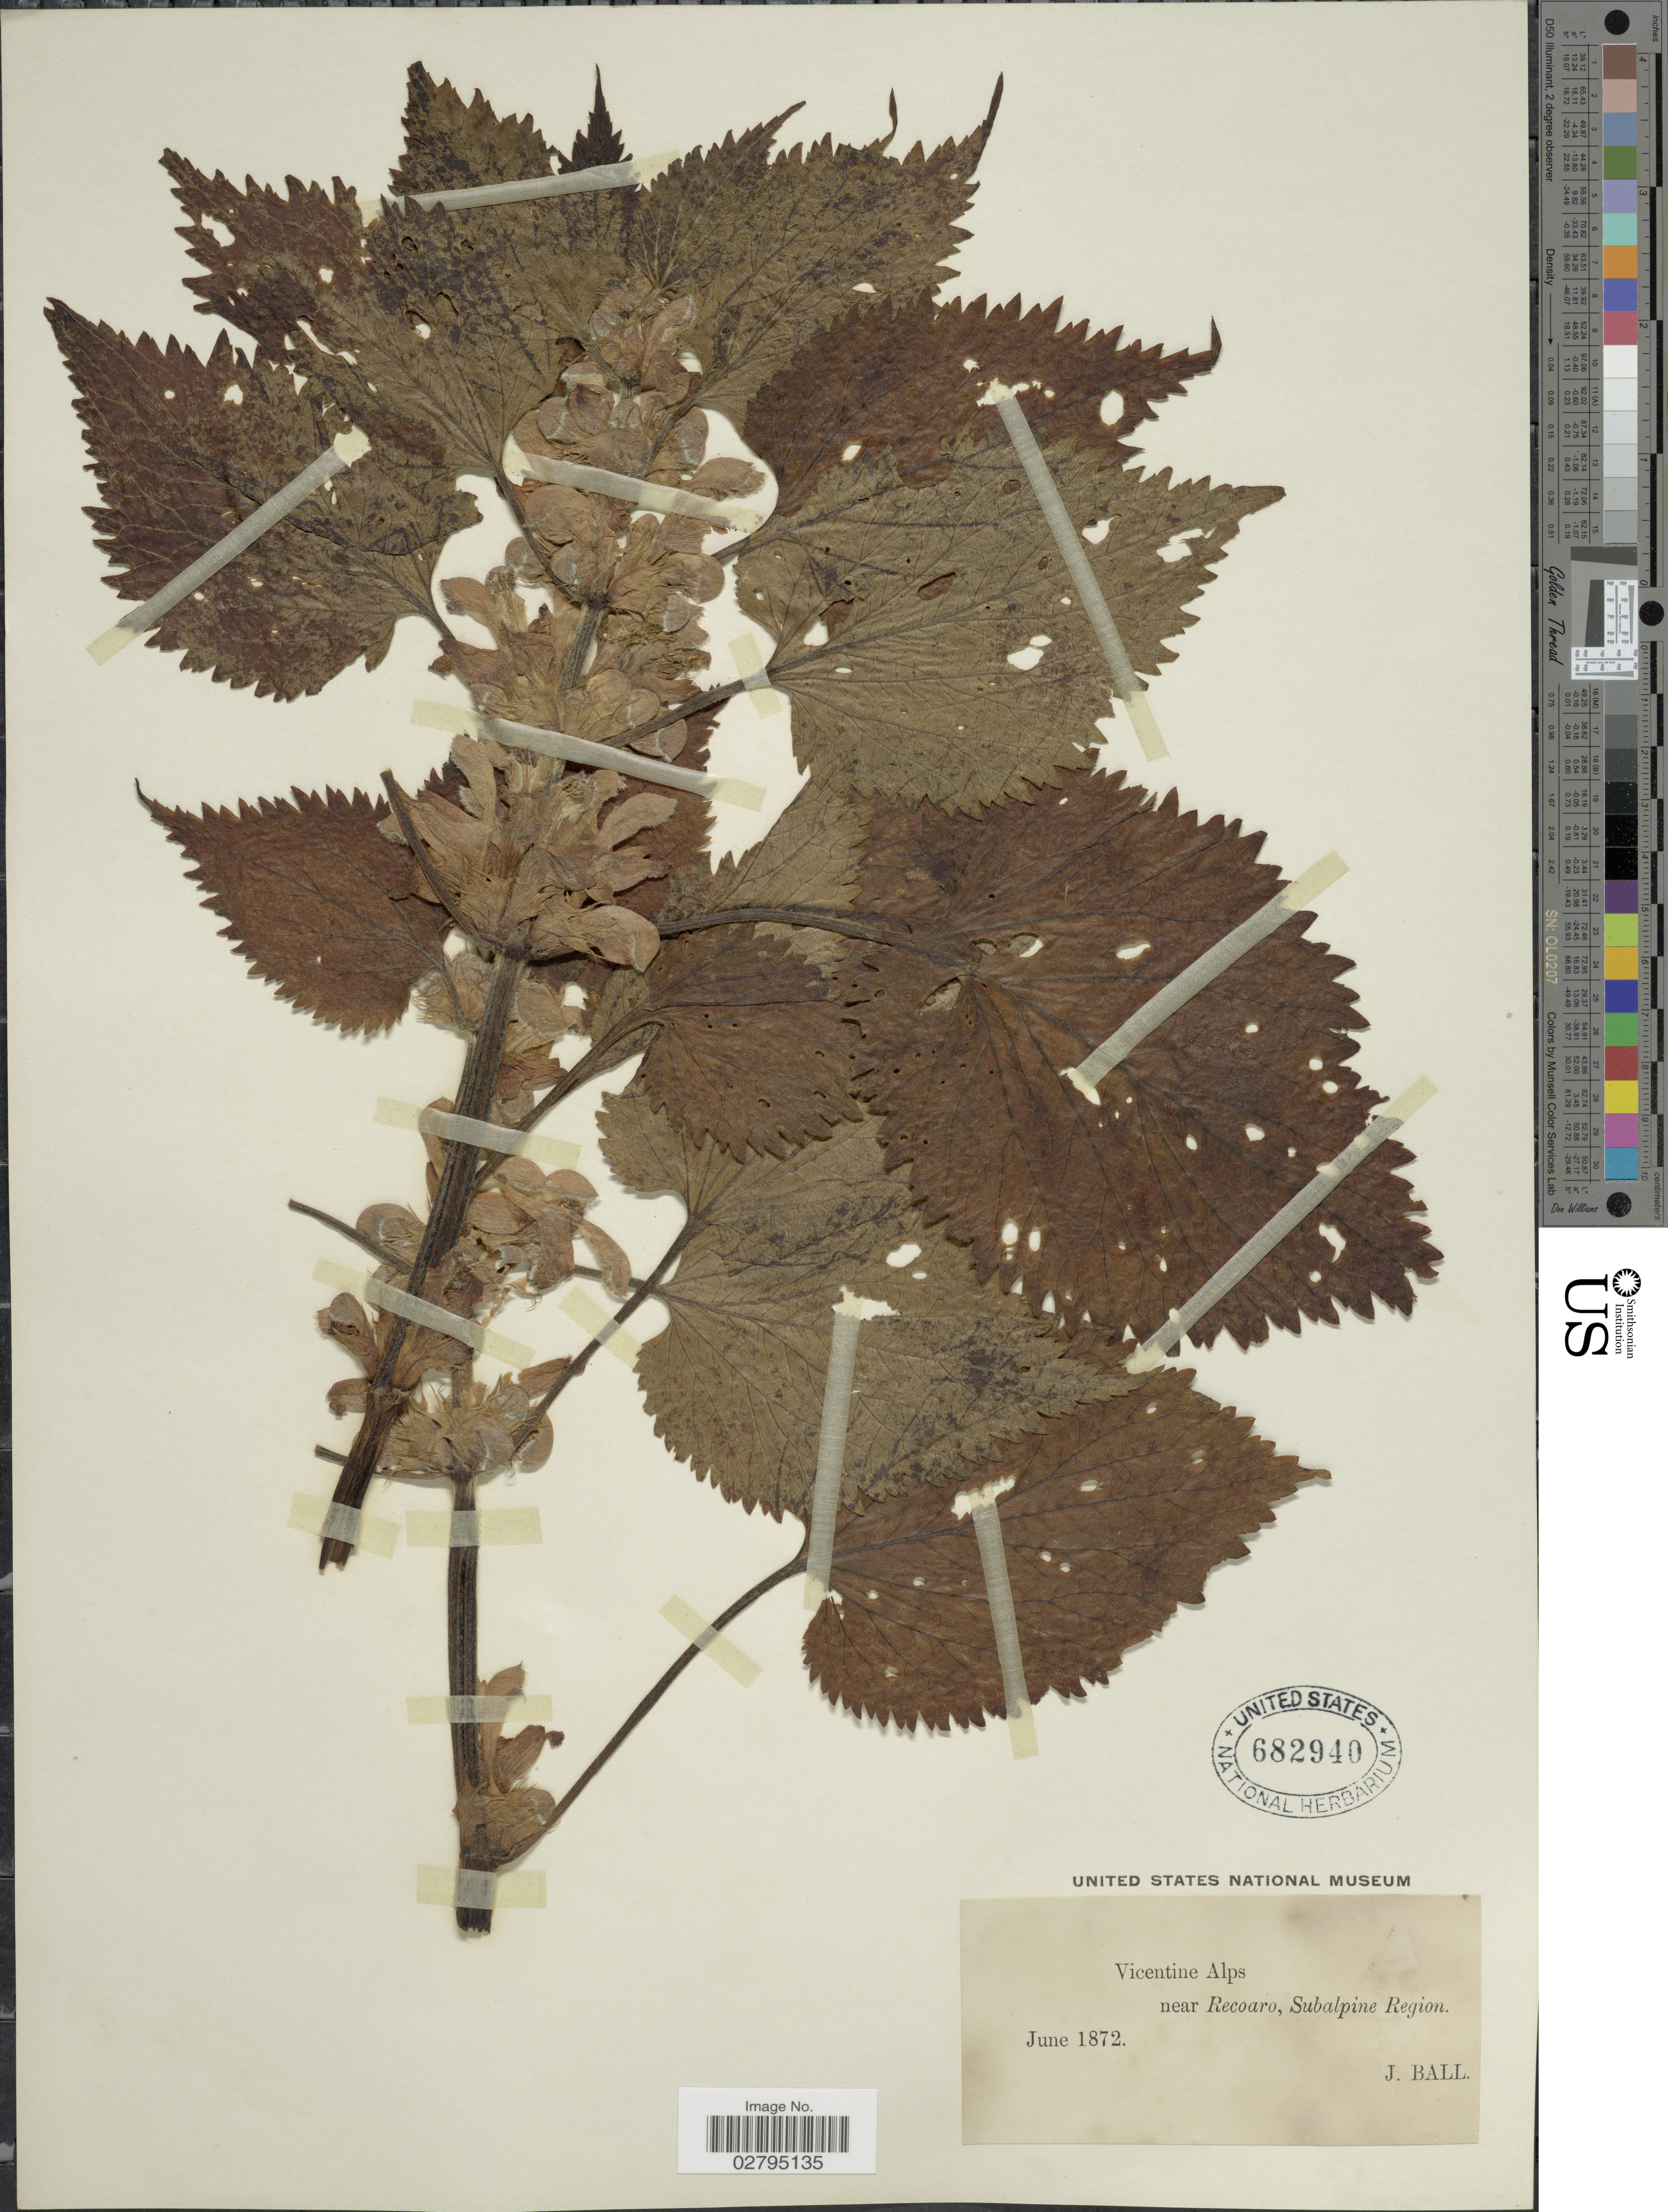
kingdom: Plantae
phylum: Tracheophyta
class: Magnoliopsida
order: Lamiales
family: Lamiaceae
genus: Lamium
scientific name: Lamium sp.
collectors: J. Ball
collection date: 1872-06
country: Italy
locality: Vicentine Alps, near Recoaro, Subalpine Region.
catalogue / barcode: US 682940